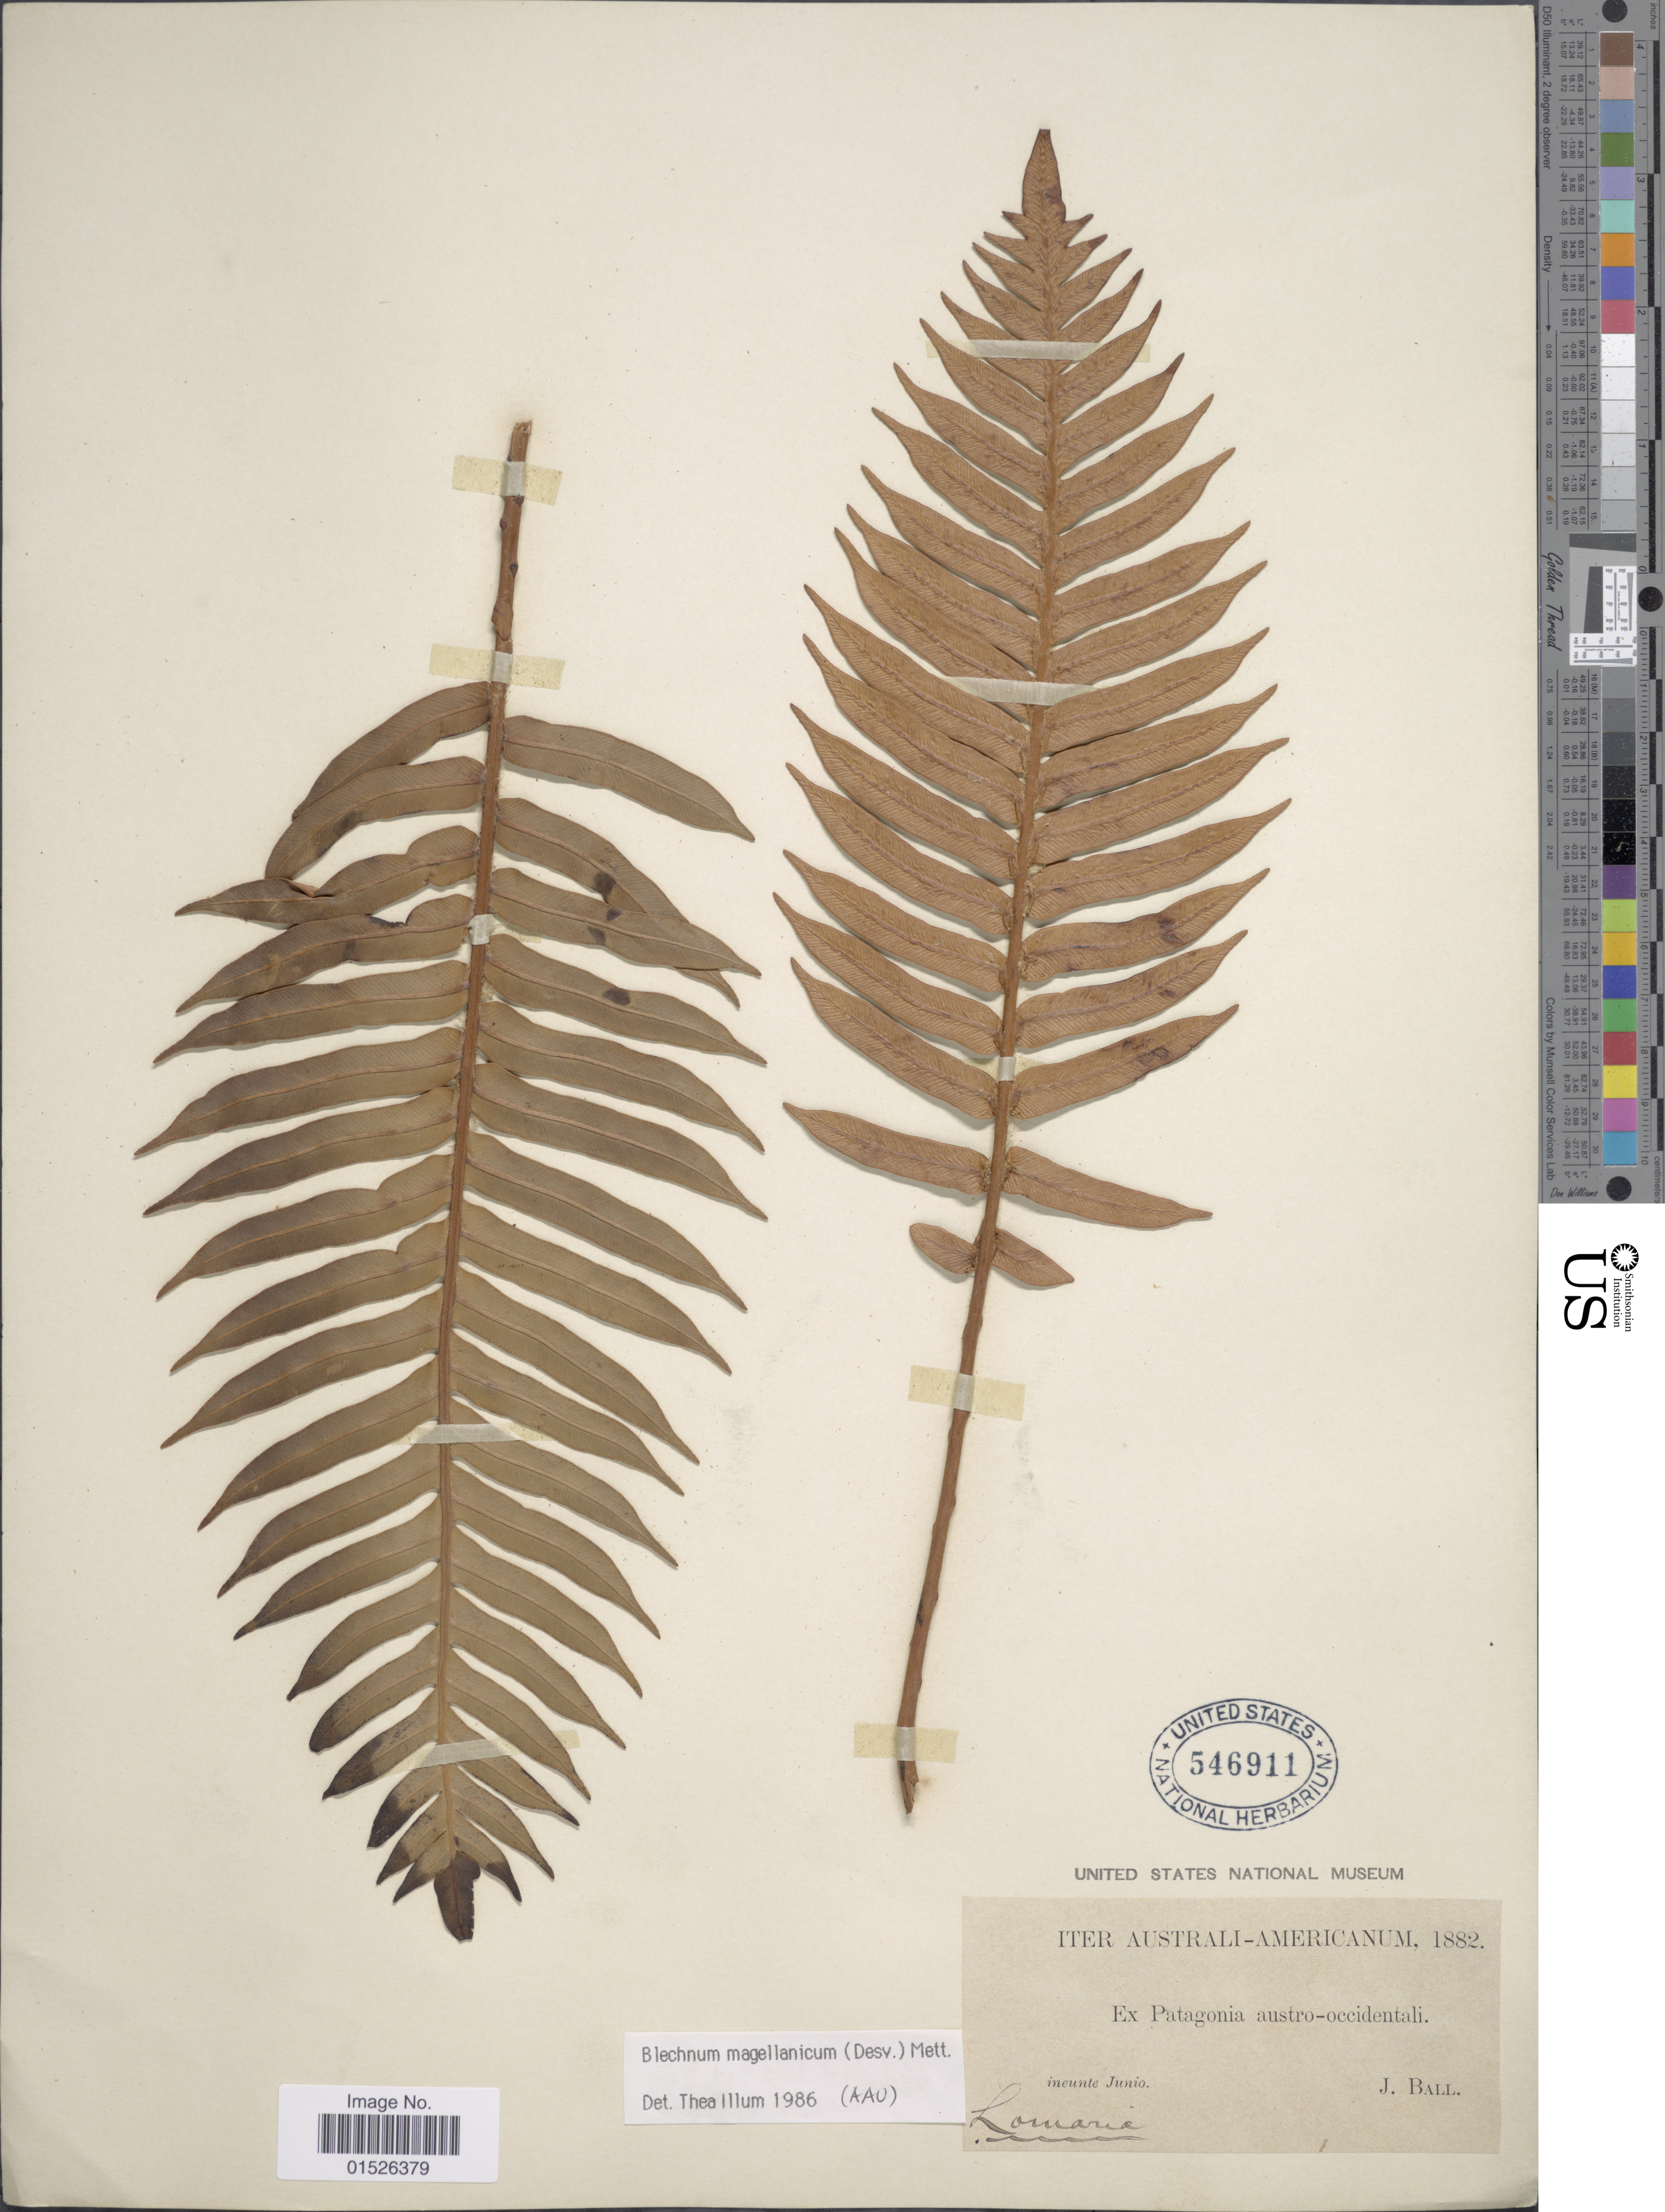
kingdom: Plantae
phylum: Tracheophyta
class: Polypodiopsida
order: Polypodiales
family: Blechnaceae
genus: Blechnum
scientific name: Blechnum magellanicum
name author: Mett.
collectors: J. Ball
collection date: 1882-06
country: Chile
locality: Australi-Americanum, Patagonia austro-occidentali.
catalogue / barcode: US 546911